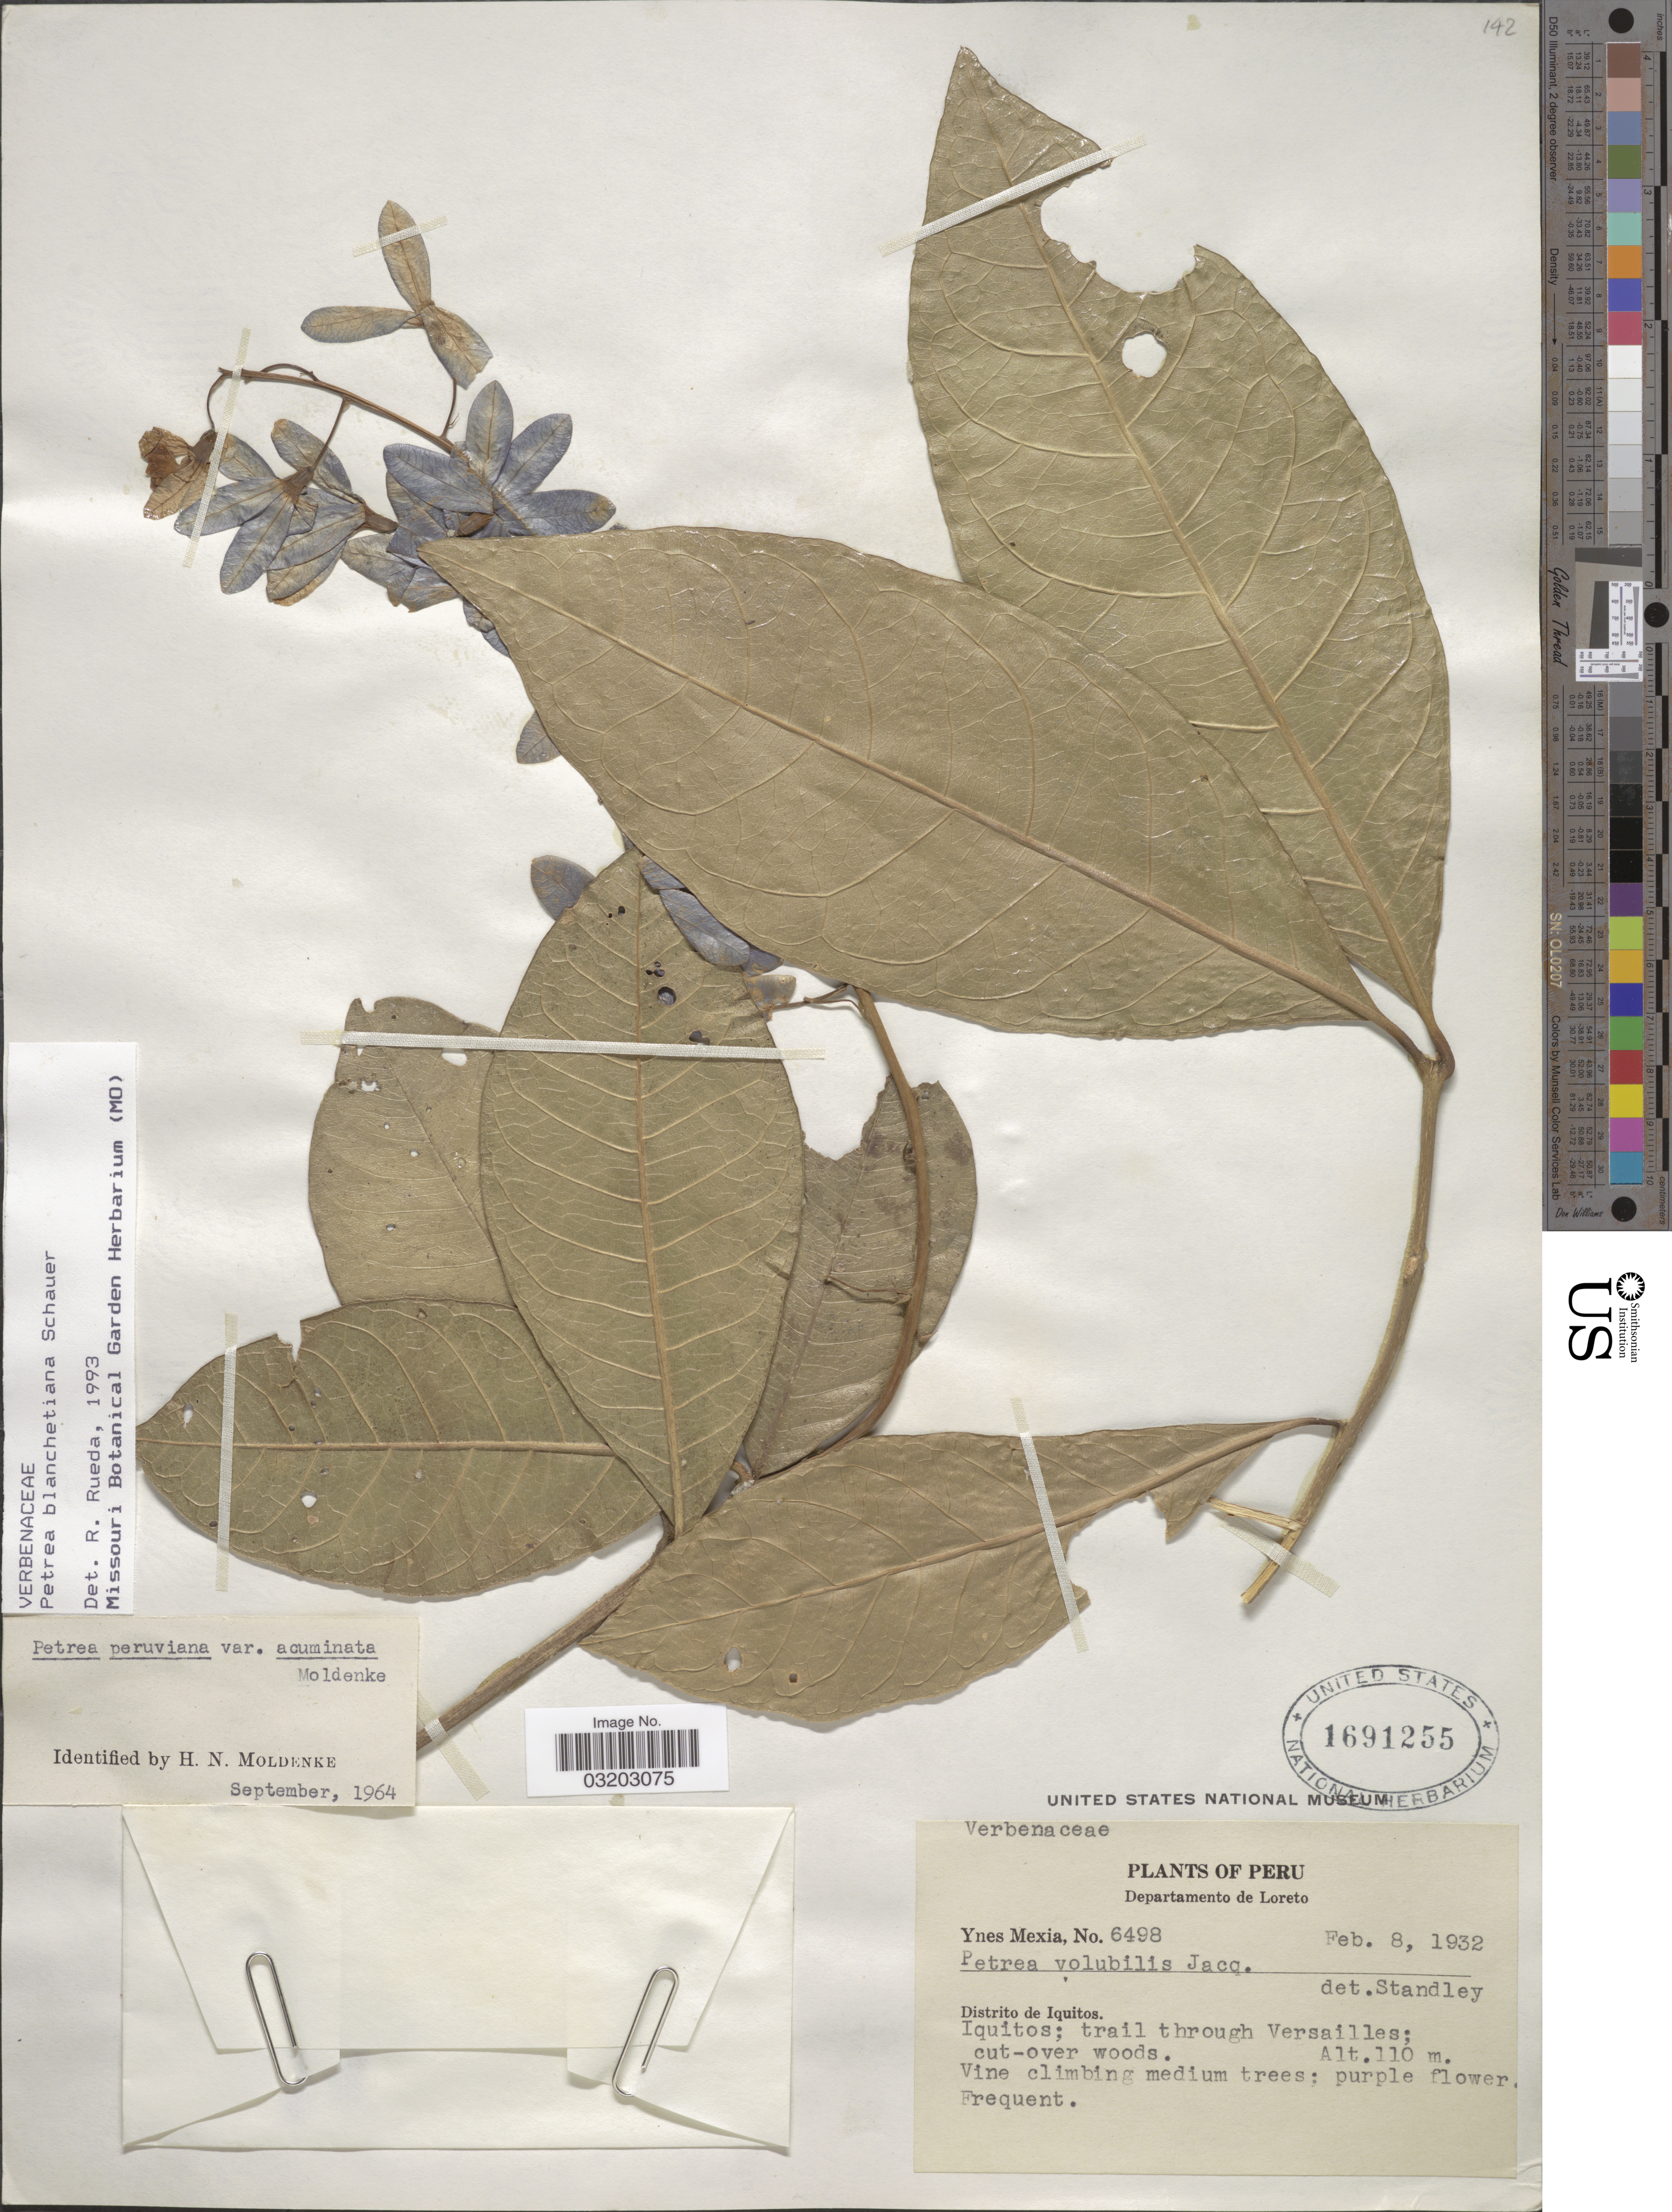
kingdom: Plantae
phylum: Tracheophyta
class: Magnoliopsida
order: Lamiales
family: Verbenaceae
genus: Petrea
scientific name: Petrea blanchetiana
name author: Schauer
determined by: Rueda, R. M.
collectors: Y. Mexia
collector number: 6498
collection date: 1932-02-08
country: Peru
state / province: Loreto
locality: Departamento de Loreto. Distrito de Iquitos. Iquitos; trail through Versailles.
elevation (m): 110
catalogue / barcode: US 1691255